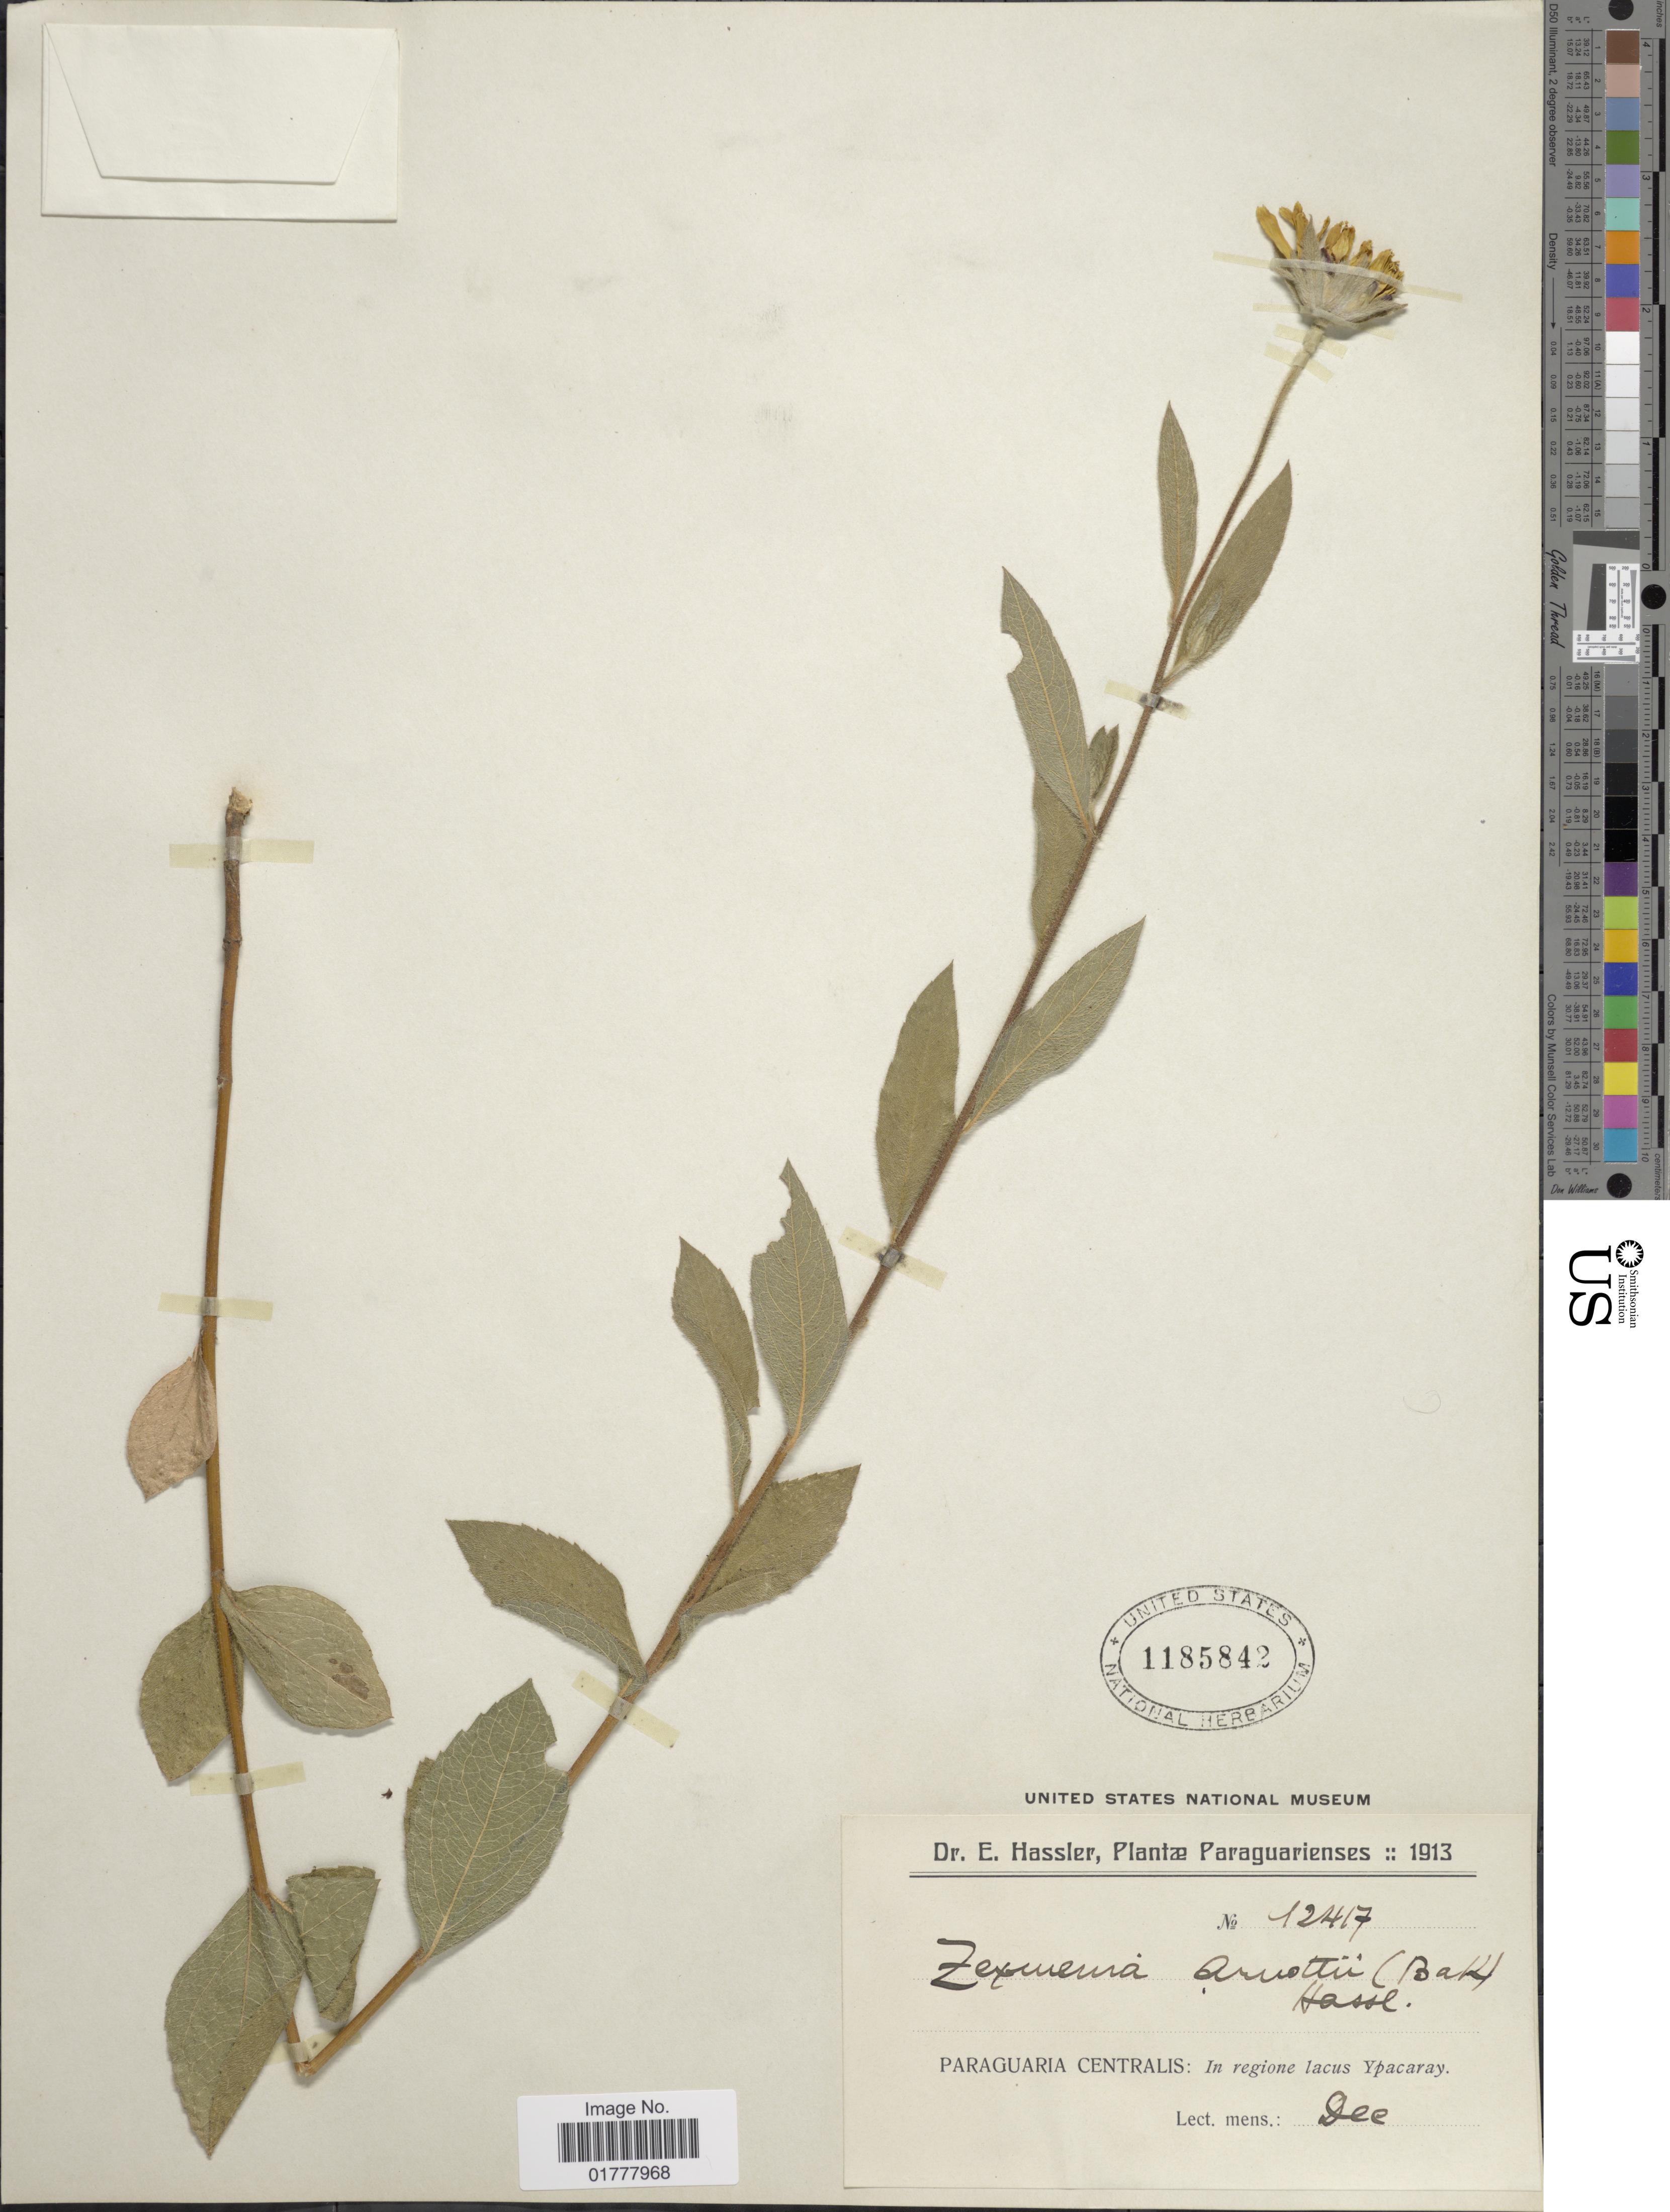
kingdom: Plantae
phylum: Tracheophyta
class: Magnoliopsida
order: Asterales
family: Asteraceae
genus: Angelphytum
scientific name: Angelphytum arnottii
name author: (Baker) H. Rob.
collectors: E. Hassler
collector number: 12417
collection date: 1913-12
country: Paraguay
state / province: Paraguari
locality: Paraguaria Centralis: In regione lacus Ypacaray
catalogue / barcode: US 1185842